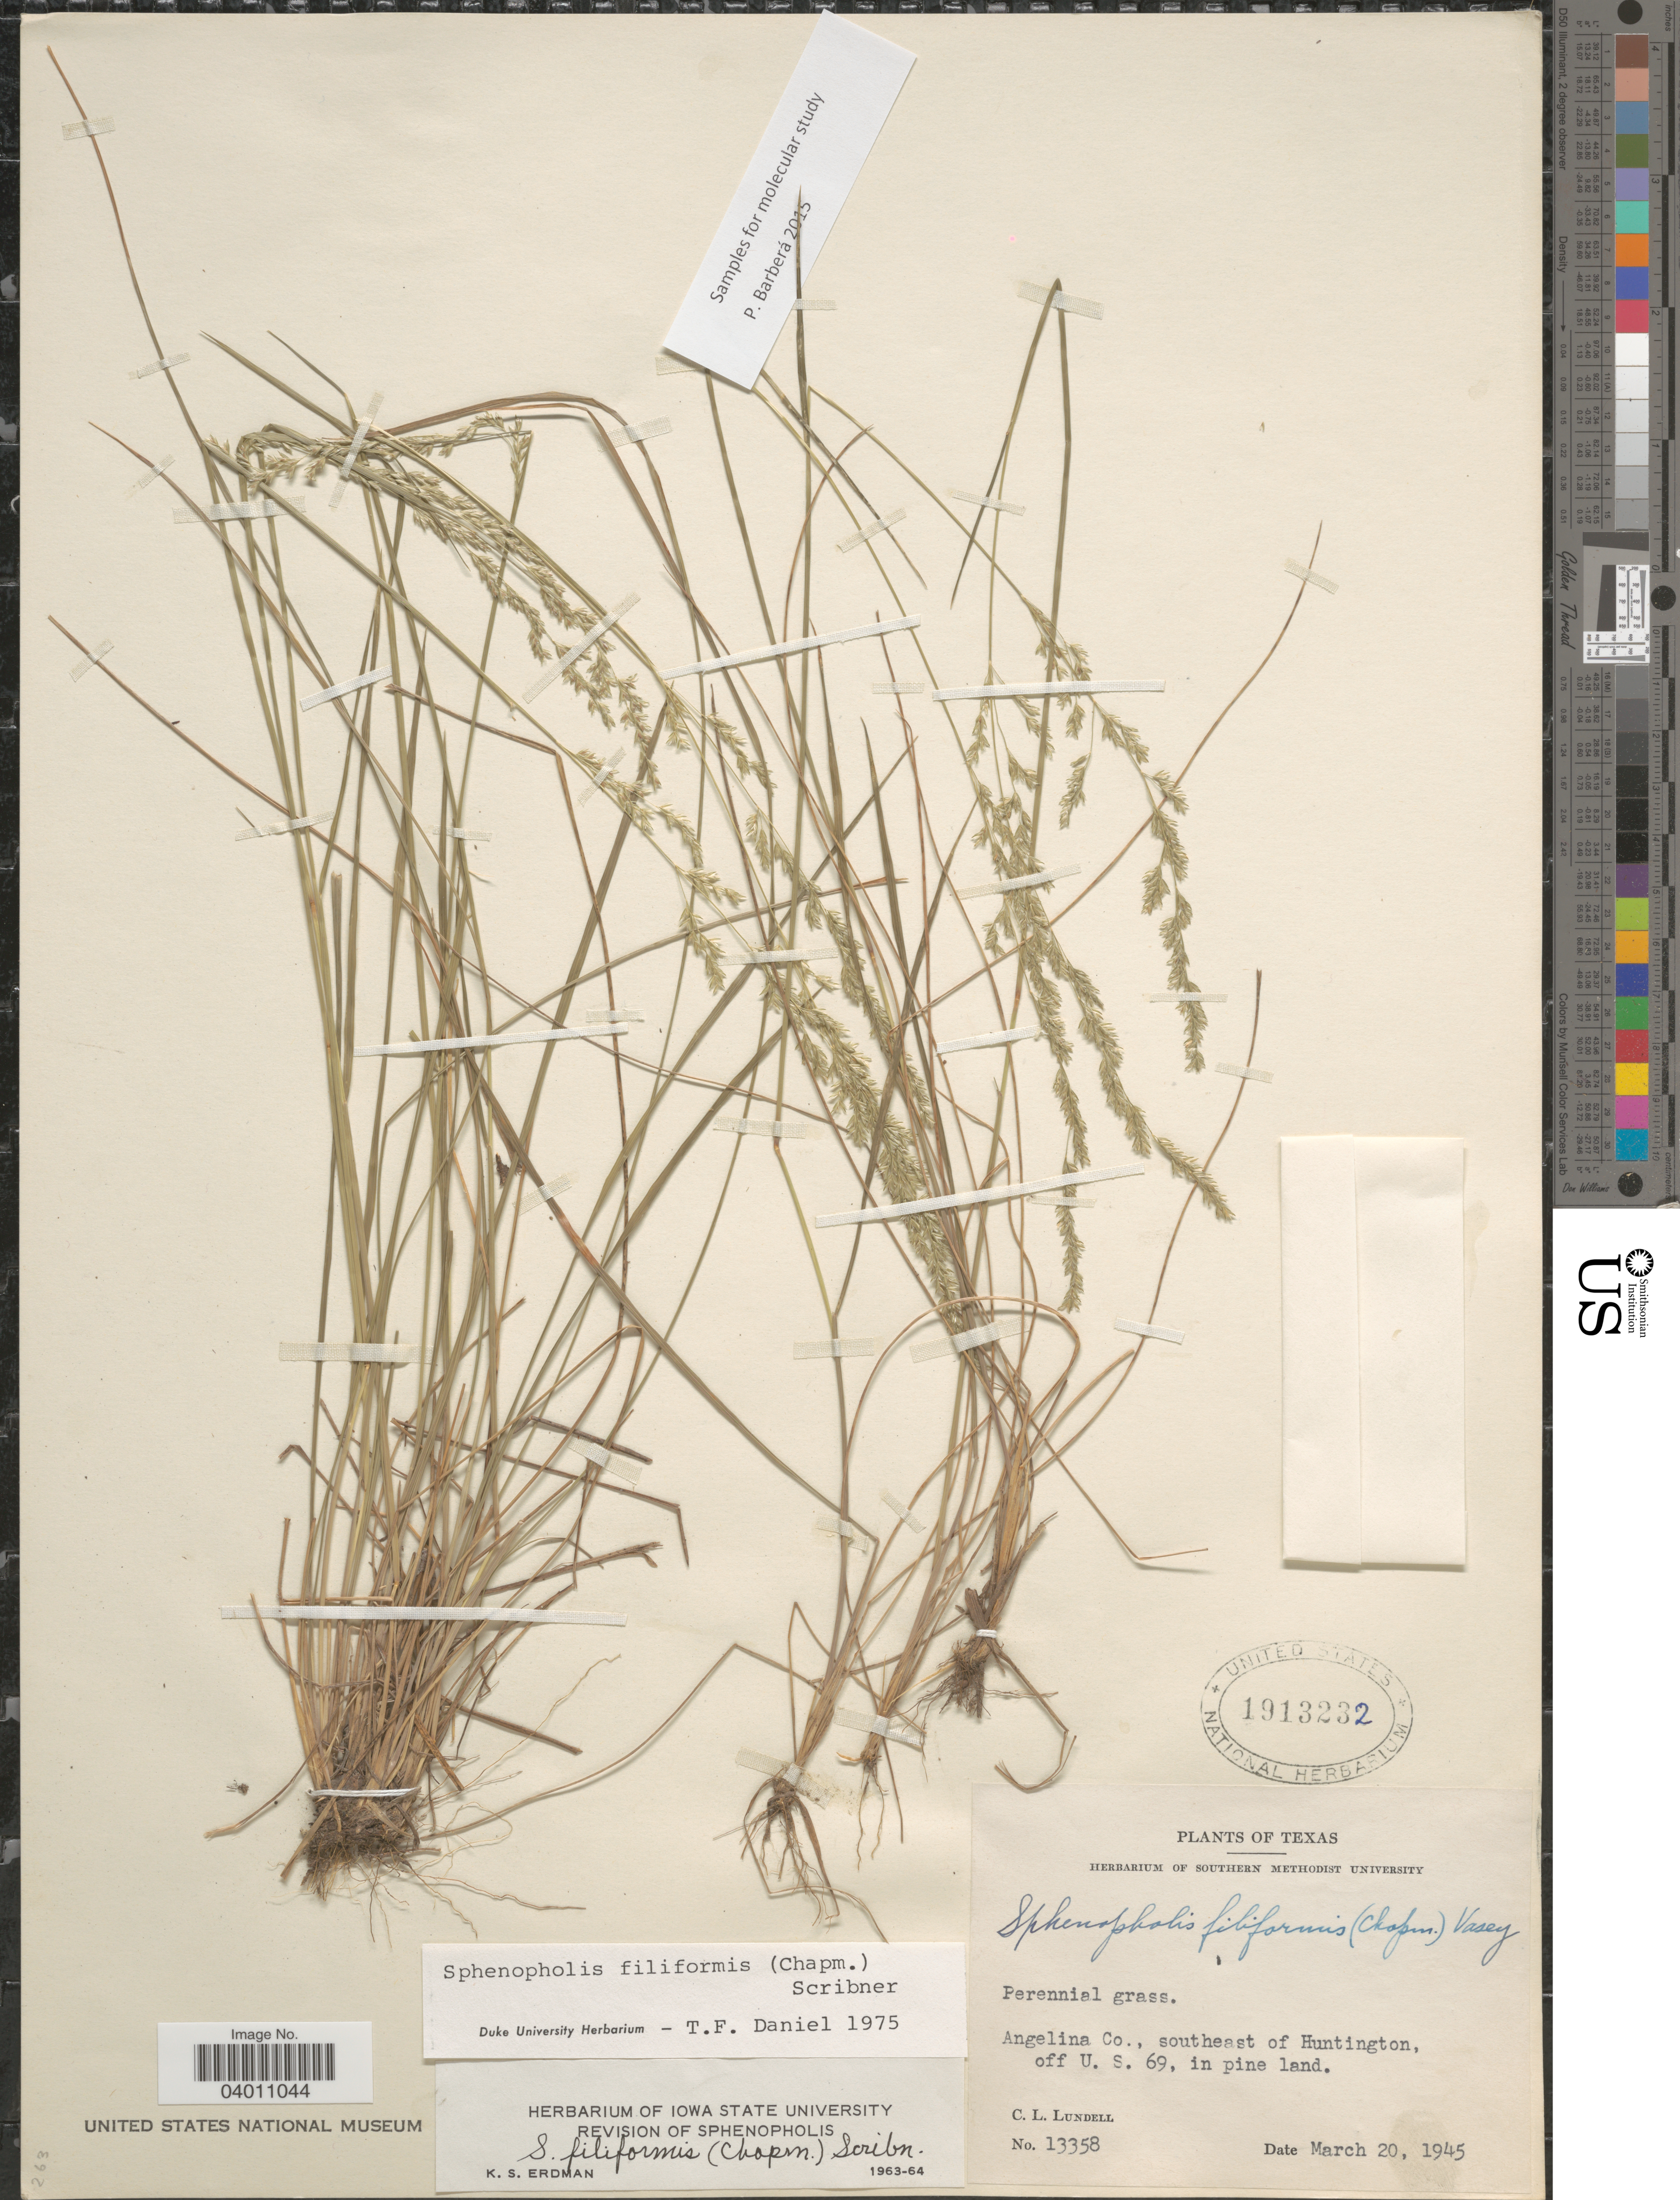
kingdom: Plantae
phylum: Tracheophyta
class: Liliopsida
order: Poales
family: Poaceae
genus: Sphenopholis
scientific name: Sphenopholis filiformis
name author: (Chapm.) Scribn.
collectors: C. L. Lundell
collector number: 13358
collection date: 1945-03-20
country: United States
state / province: Texas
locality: Angelina Co., southeast of Huntington, off U. S. 69.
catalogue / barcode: US 1913232